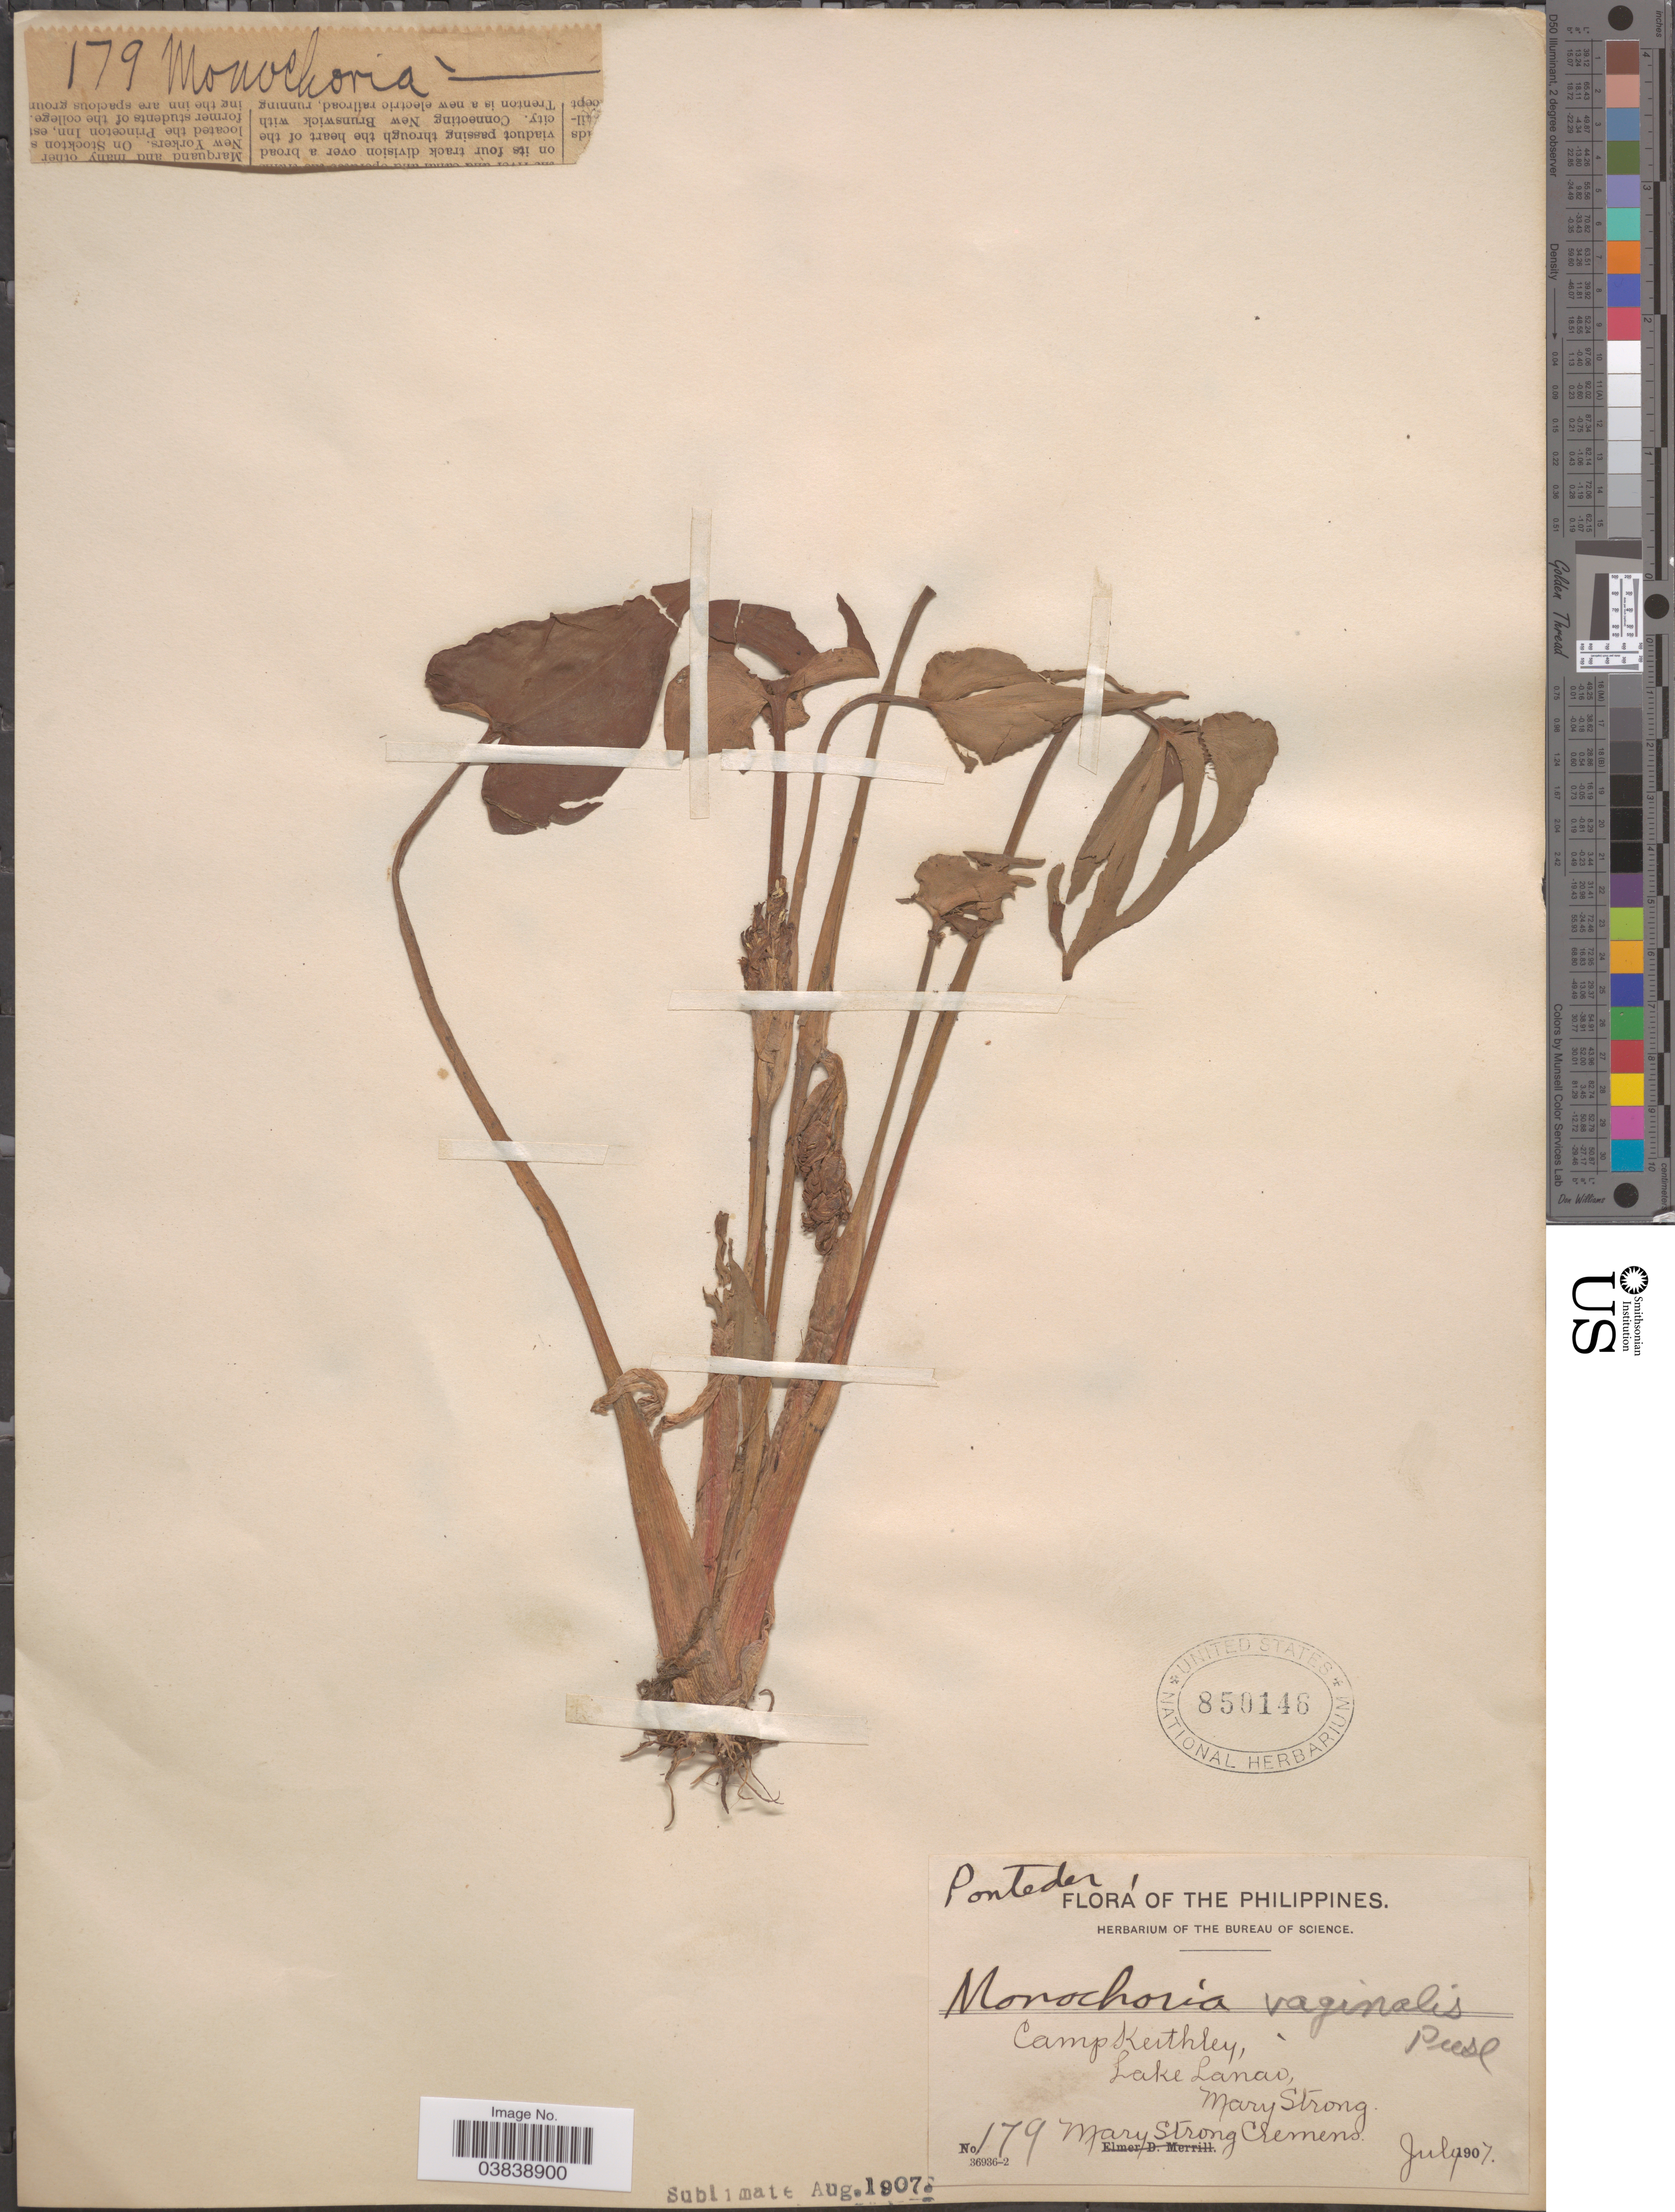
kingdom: Plantae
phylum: Tracheophyta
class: Liliopsida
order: Commelinales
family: Pontederiaceae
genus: Monochoria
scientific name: Monochoria vaginalis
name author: (Burm. f.) C. Presl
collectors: M. Strong & M. S. Clemens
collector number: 179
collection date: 1907-07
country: Philippines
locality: Camp Keithley, Lake Lanao.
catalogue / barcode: US 850146